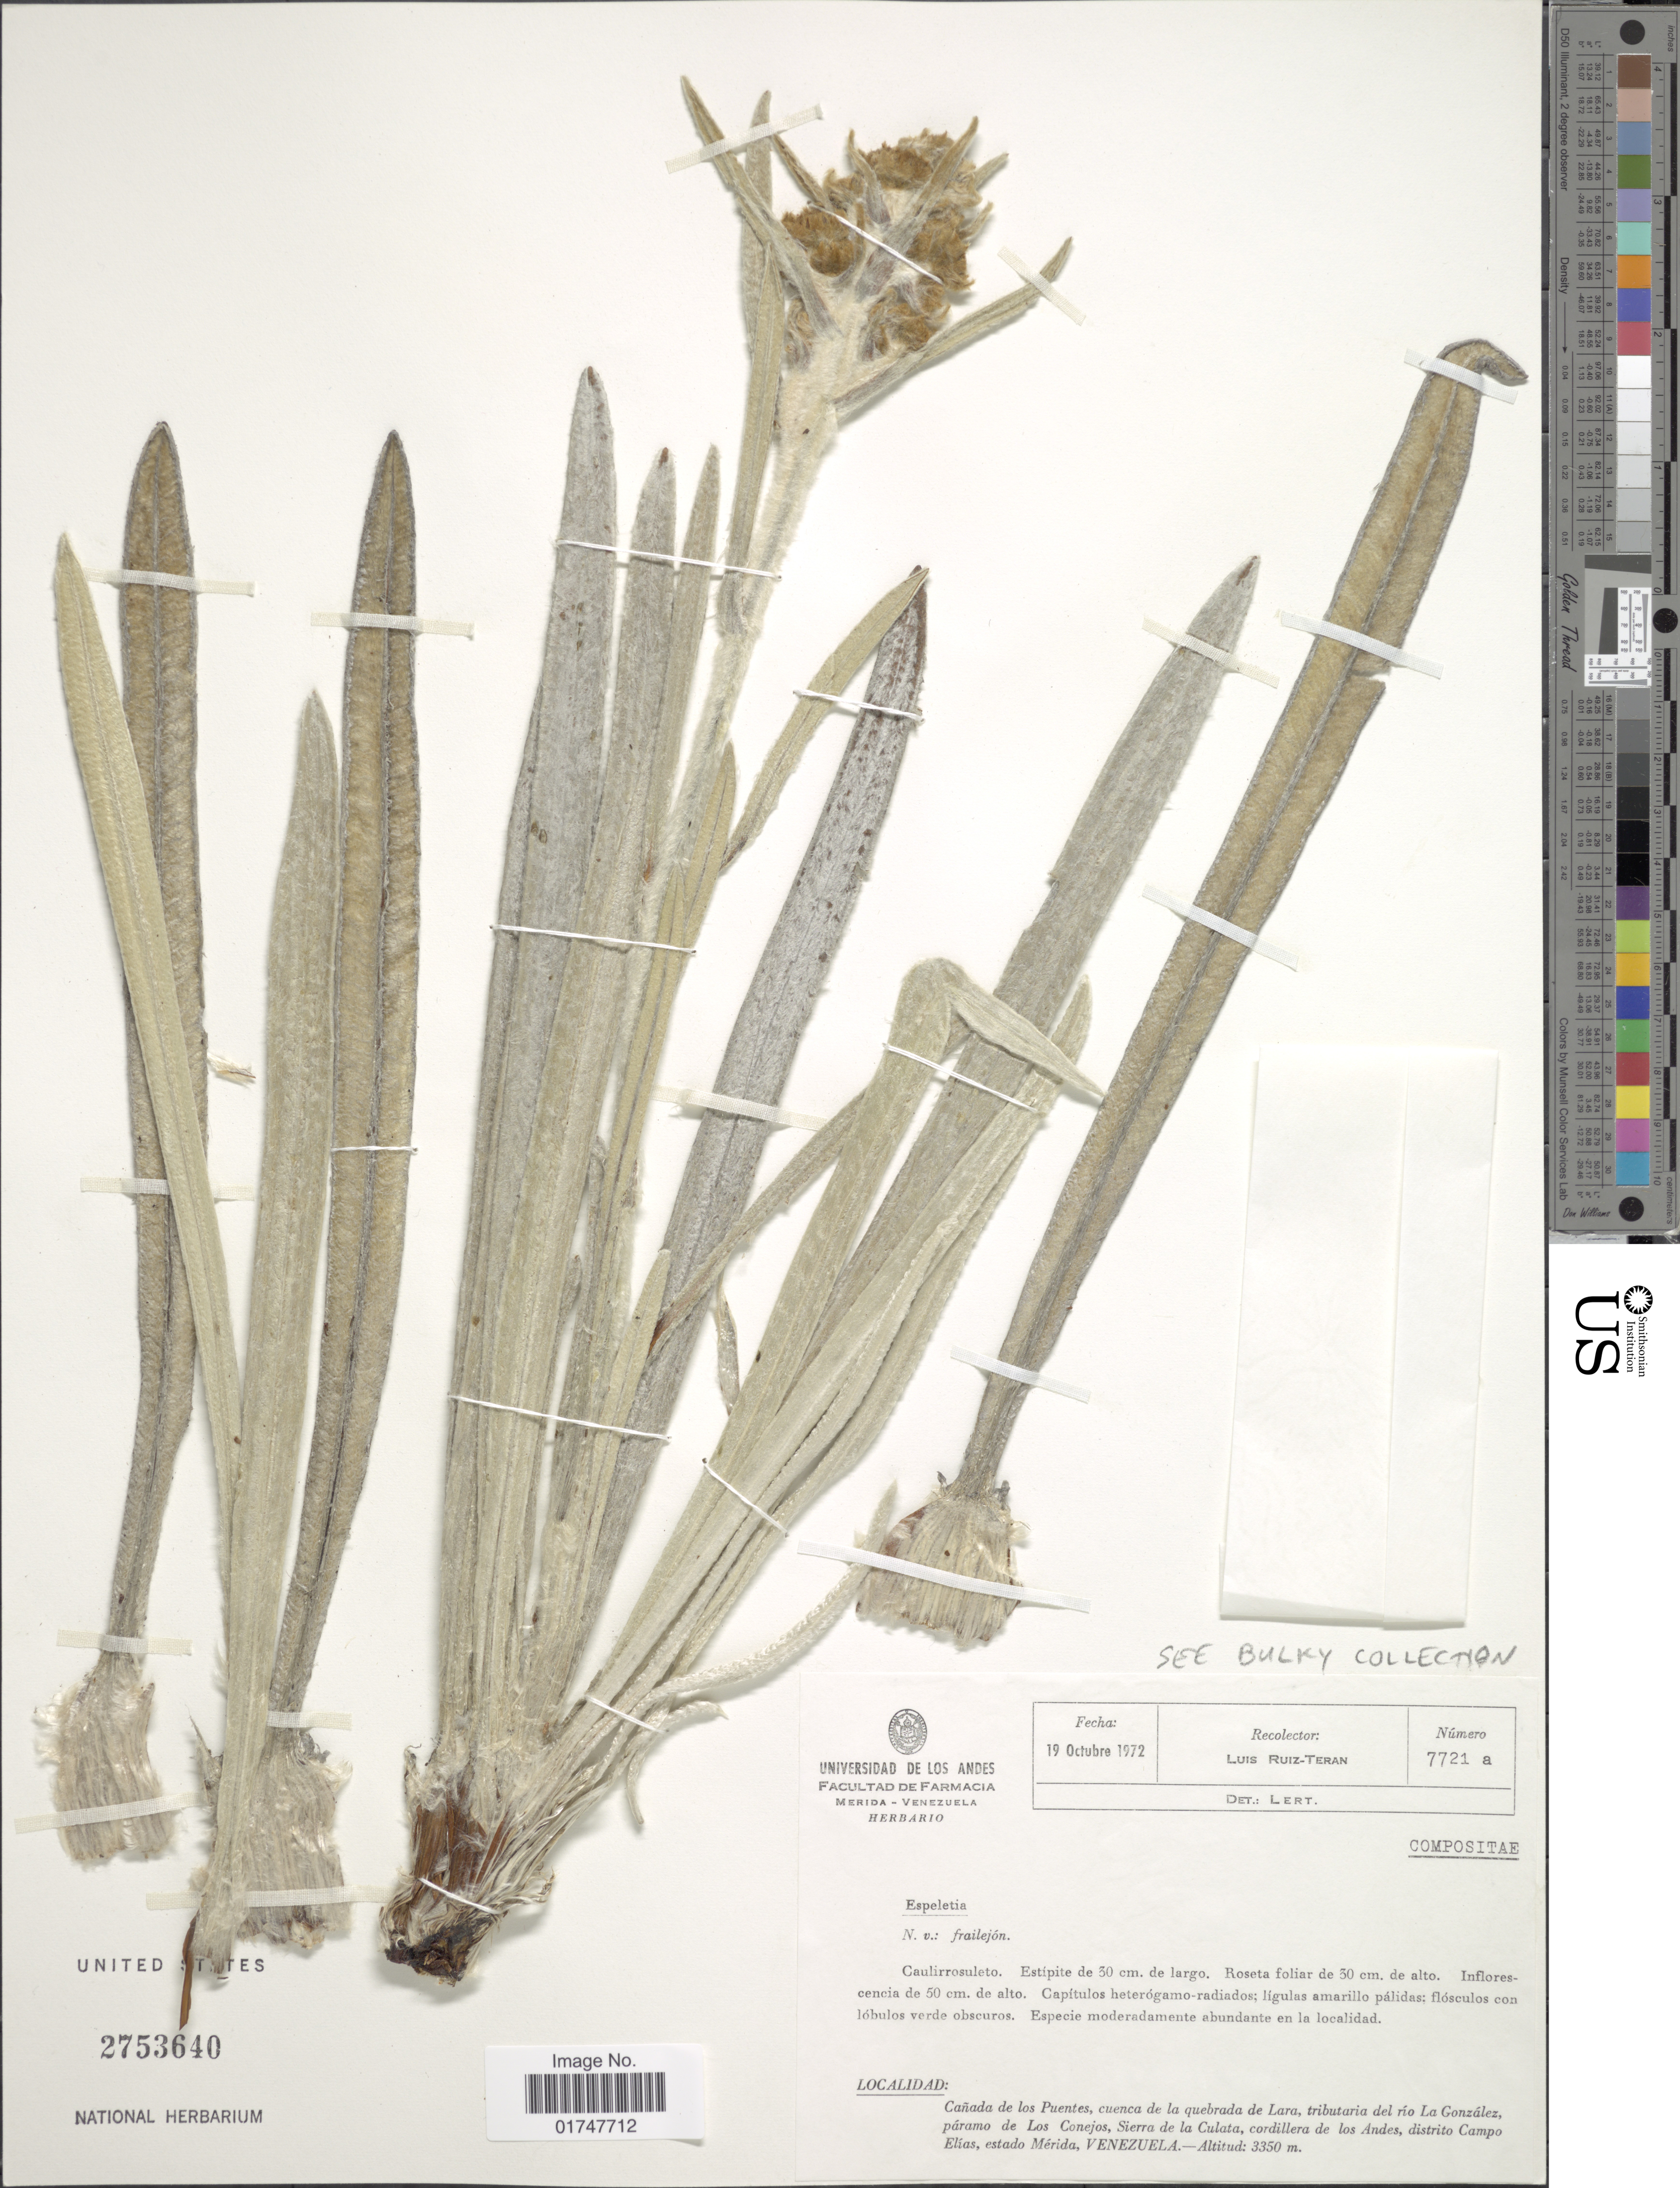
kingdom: Plantae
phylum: Tracheophyta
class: Magnoliopsida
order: Asterales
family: Asteraceae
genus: Espeletia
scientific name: Espeletia sp.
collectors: L. E. Ruíz-Terán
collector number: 7721a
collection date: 1972-10-19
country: Venezuela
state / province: Mérida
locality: Cañada de los Puentes, cuenca de la quebrada de Lara, tributaria del río La González, páramo de Los Conejos, Sierra de la Culata, cordillera de los Andes, distrito Campo Elías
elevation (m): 3350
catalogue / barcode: US 2753640